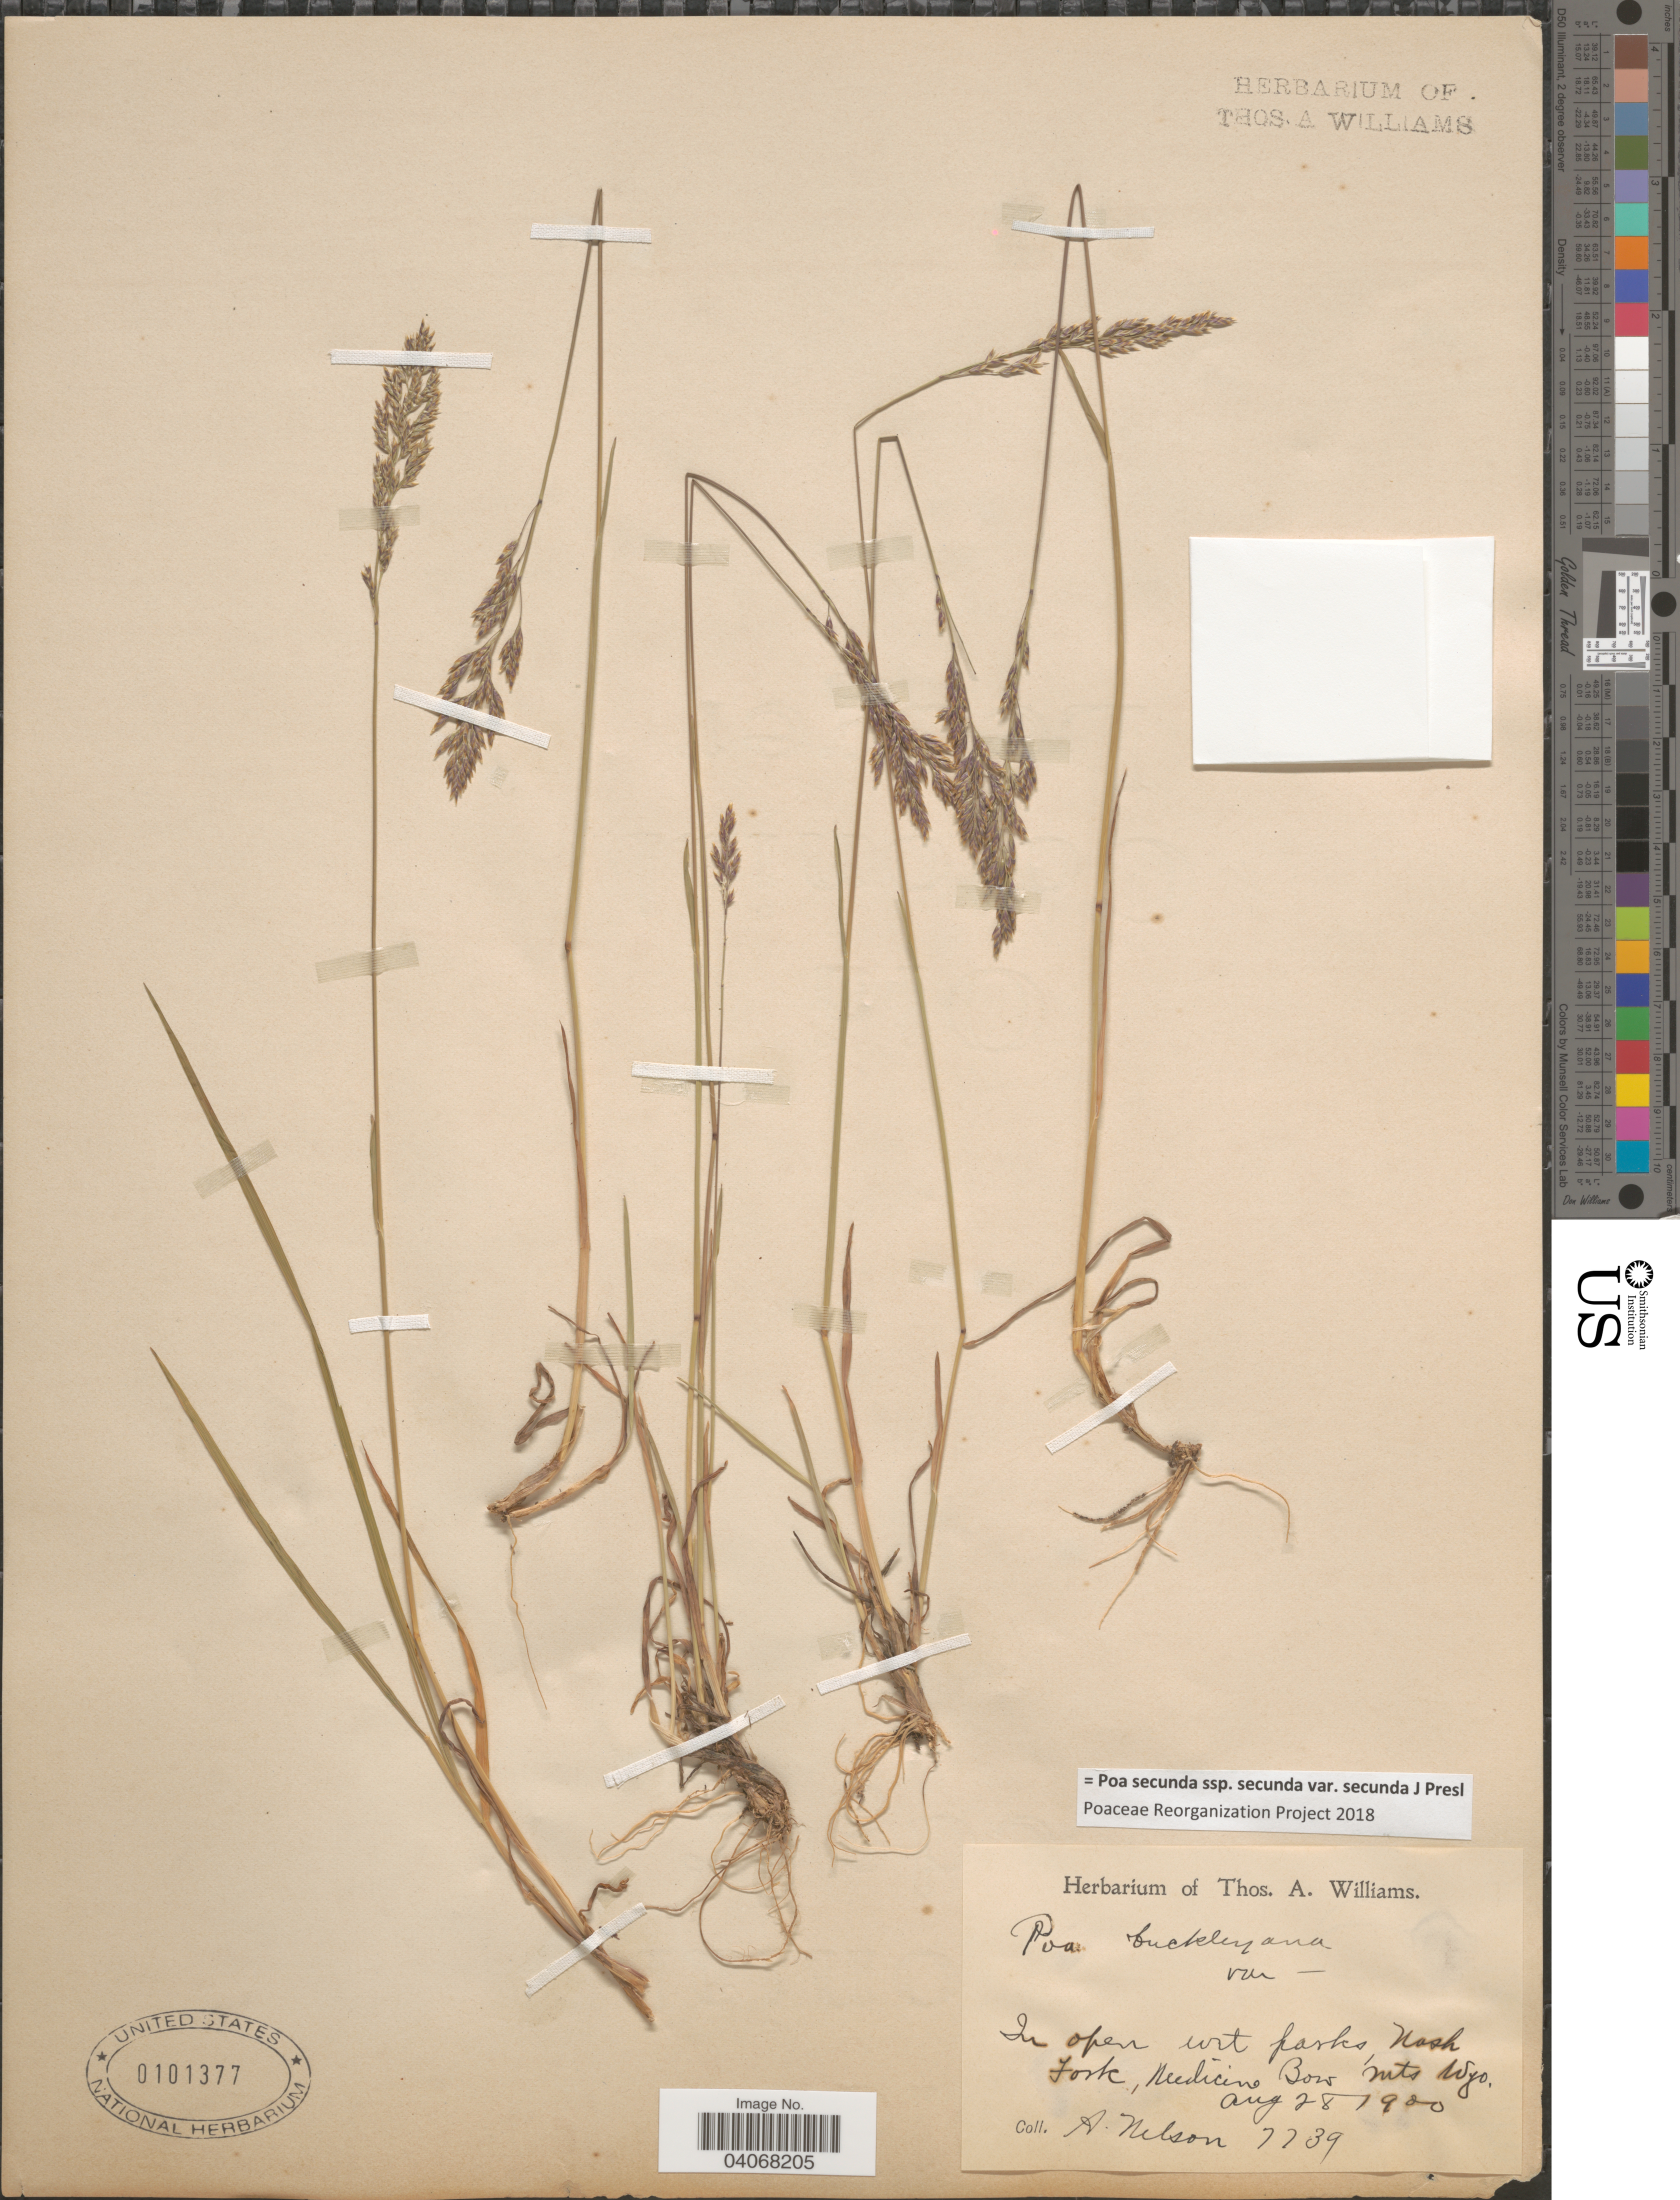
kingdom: Plantae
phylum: Tracheophyta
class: Liliopsida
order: Poales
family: Poaceae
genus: Poa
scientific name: Poa secunda subsp. secunda var. secunda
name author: J. Presl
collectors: A. Nelson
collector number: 7739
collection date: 1920-08-28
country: United States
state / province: Wyoming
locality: In open wet parks, Nash Fork, Medicine Bow Mts.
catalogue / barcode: US 101377